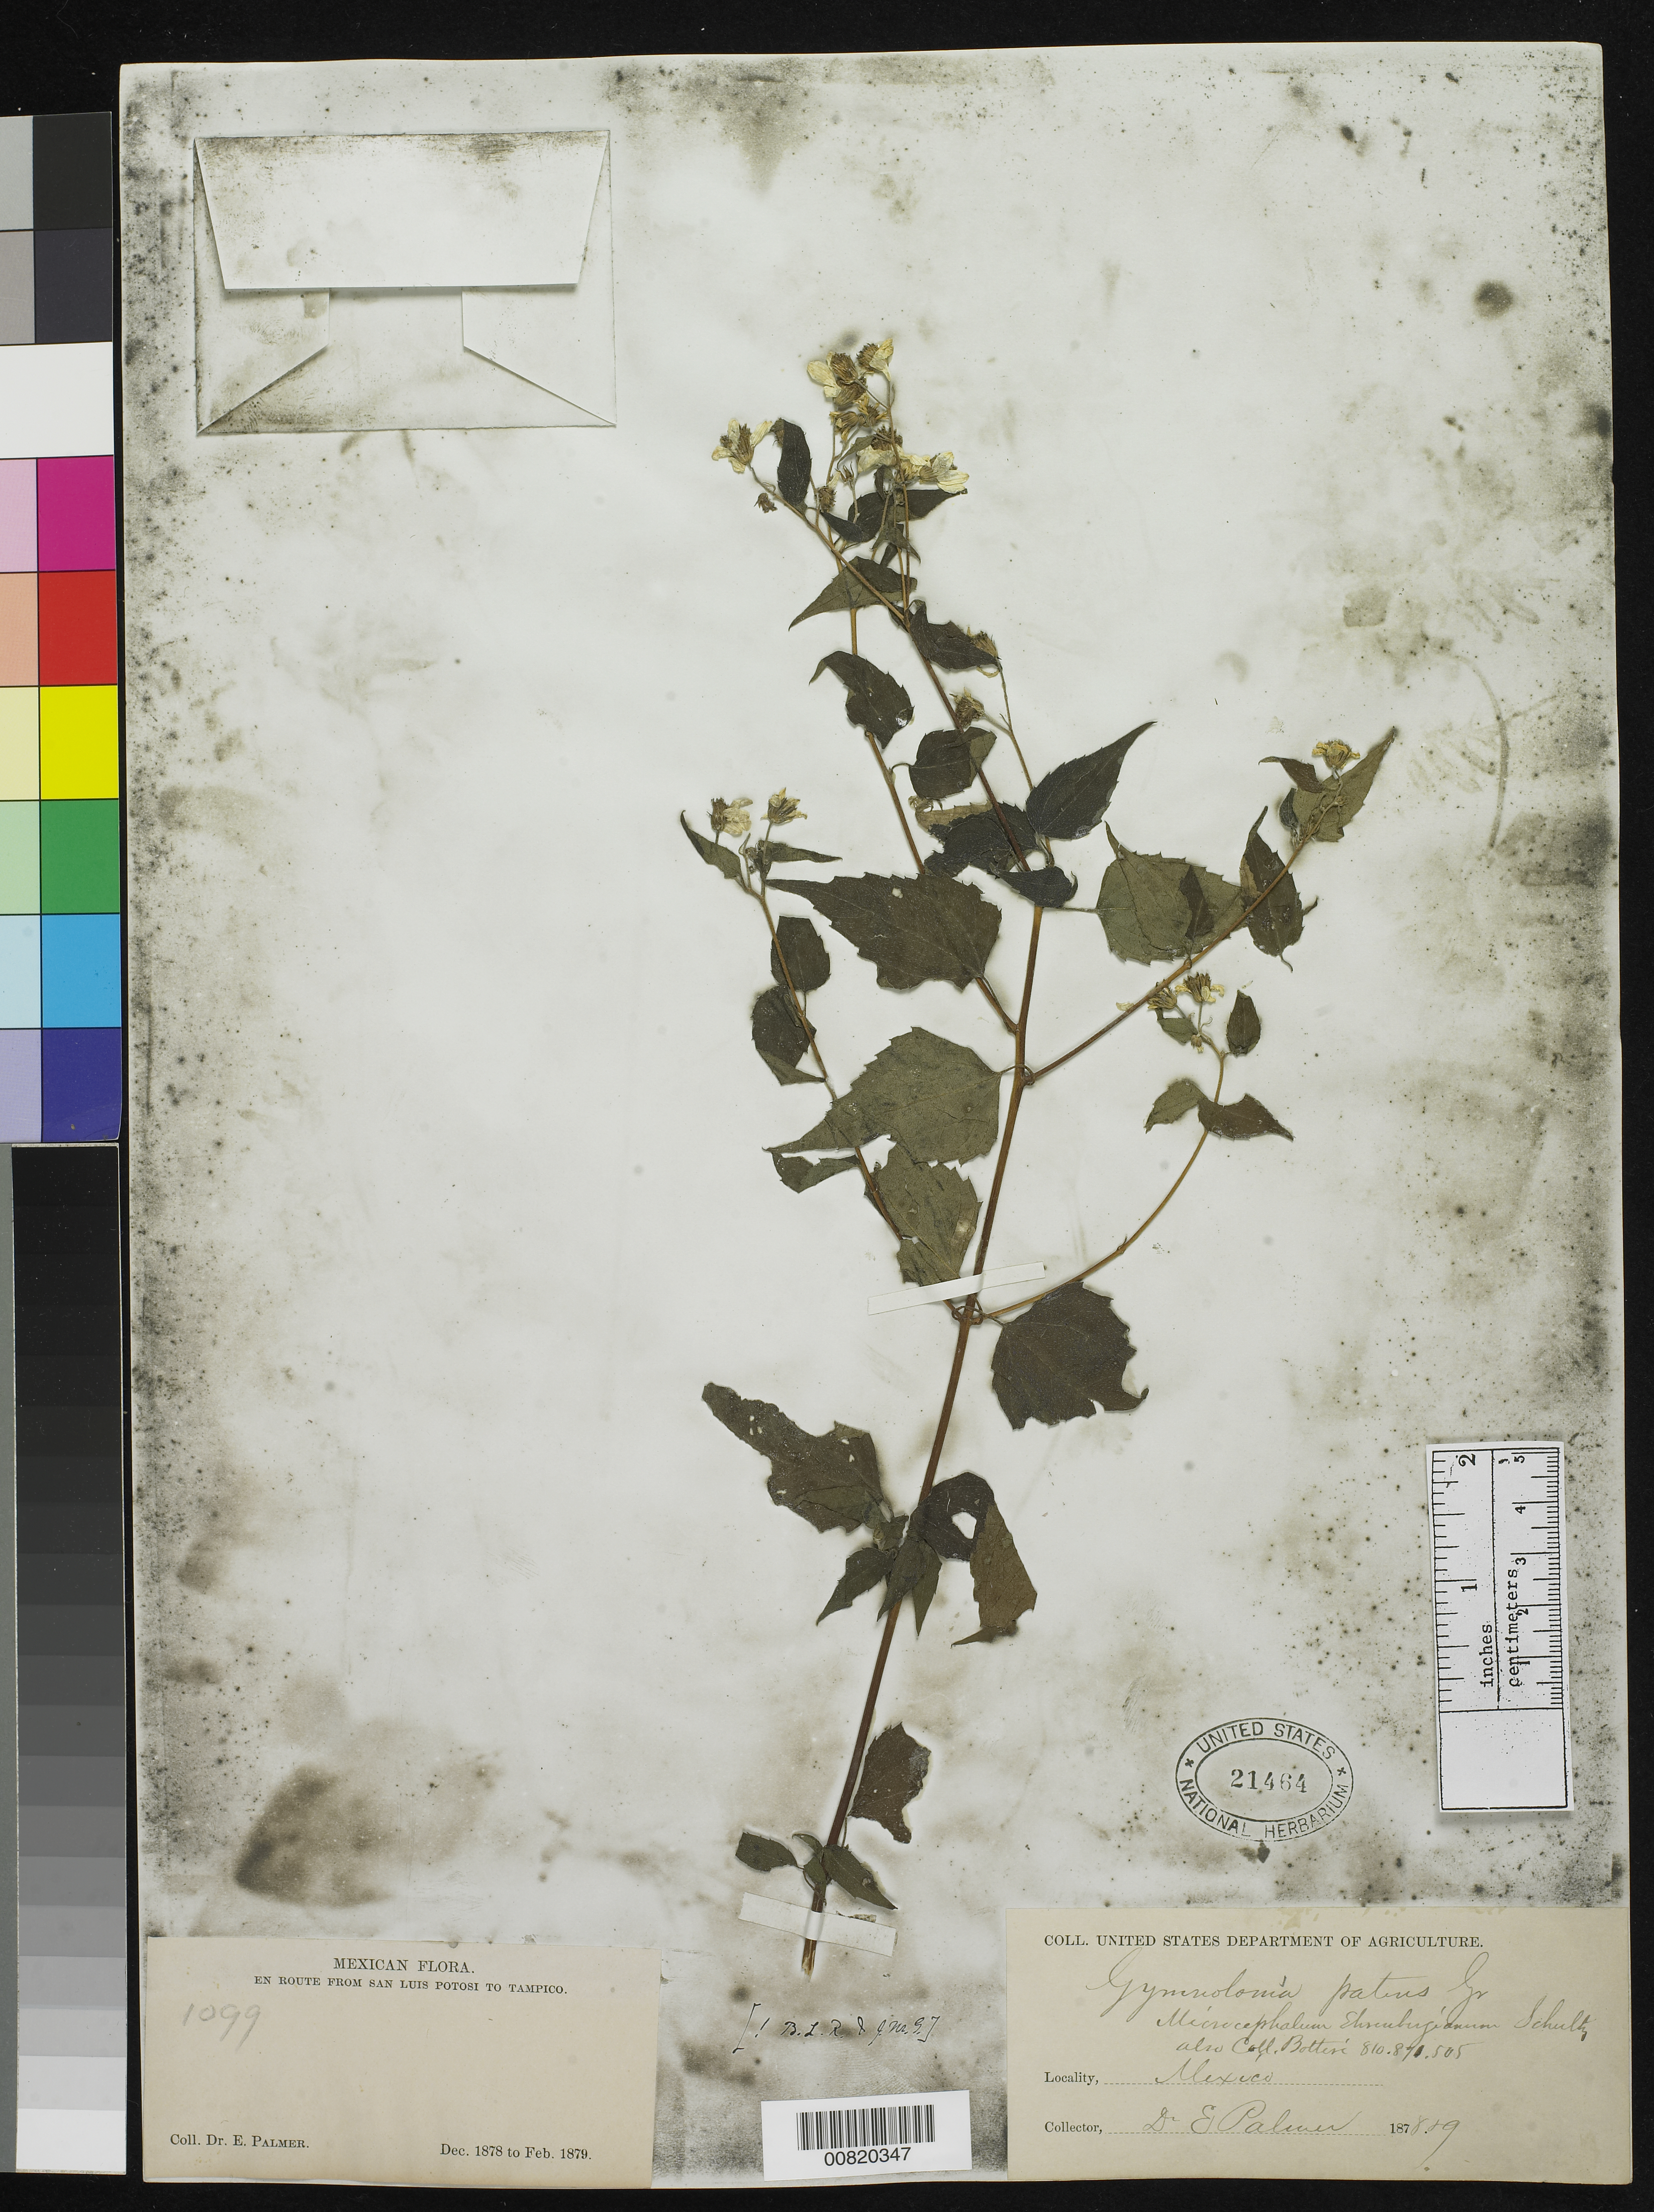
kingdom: Plantae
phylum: Tracheophyta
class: Magnoliopsida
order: Asterales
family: Asteraceae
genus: Viguiera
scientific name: Viguiera cordata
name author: (Hook. & Arn.) D'Arcy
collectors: E. Palmer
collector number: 1099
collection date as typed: Dec 1878 to -- Feb 1879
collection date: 1878-12/1879-02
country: Mexico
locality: En route from San Luis Potosí to Tampico, Tamaulipas.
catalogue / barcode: US 21464